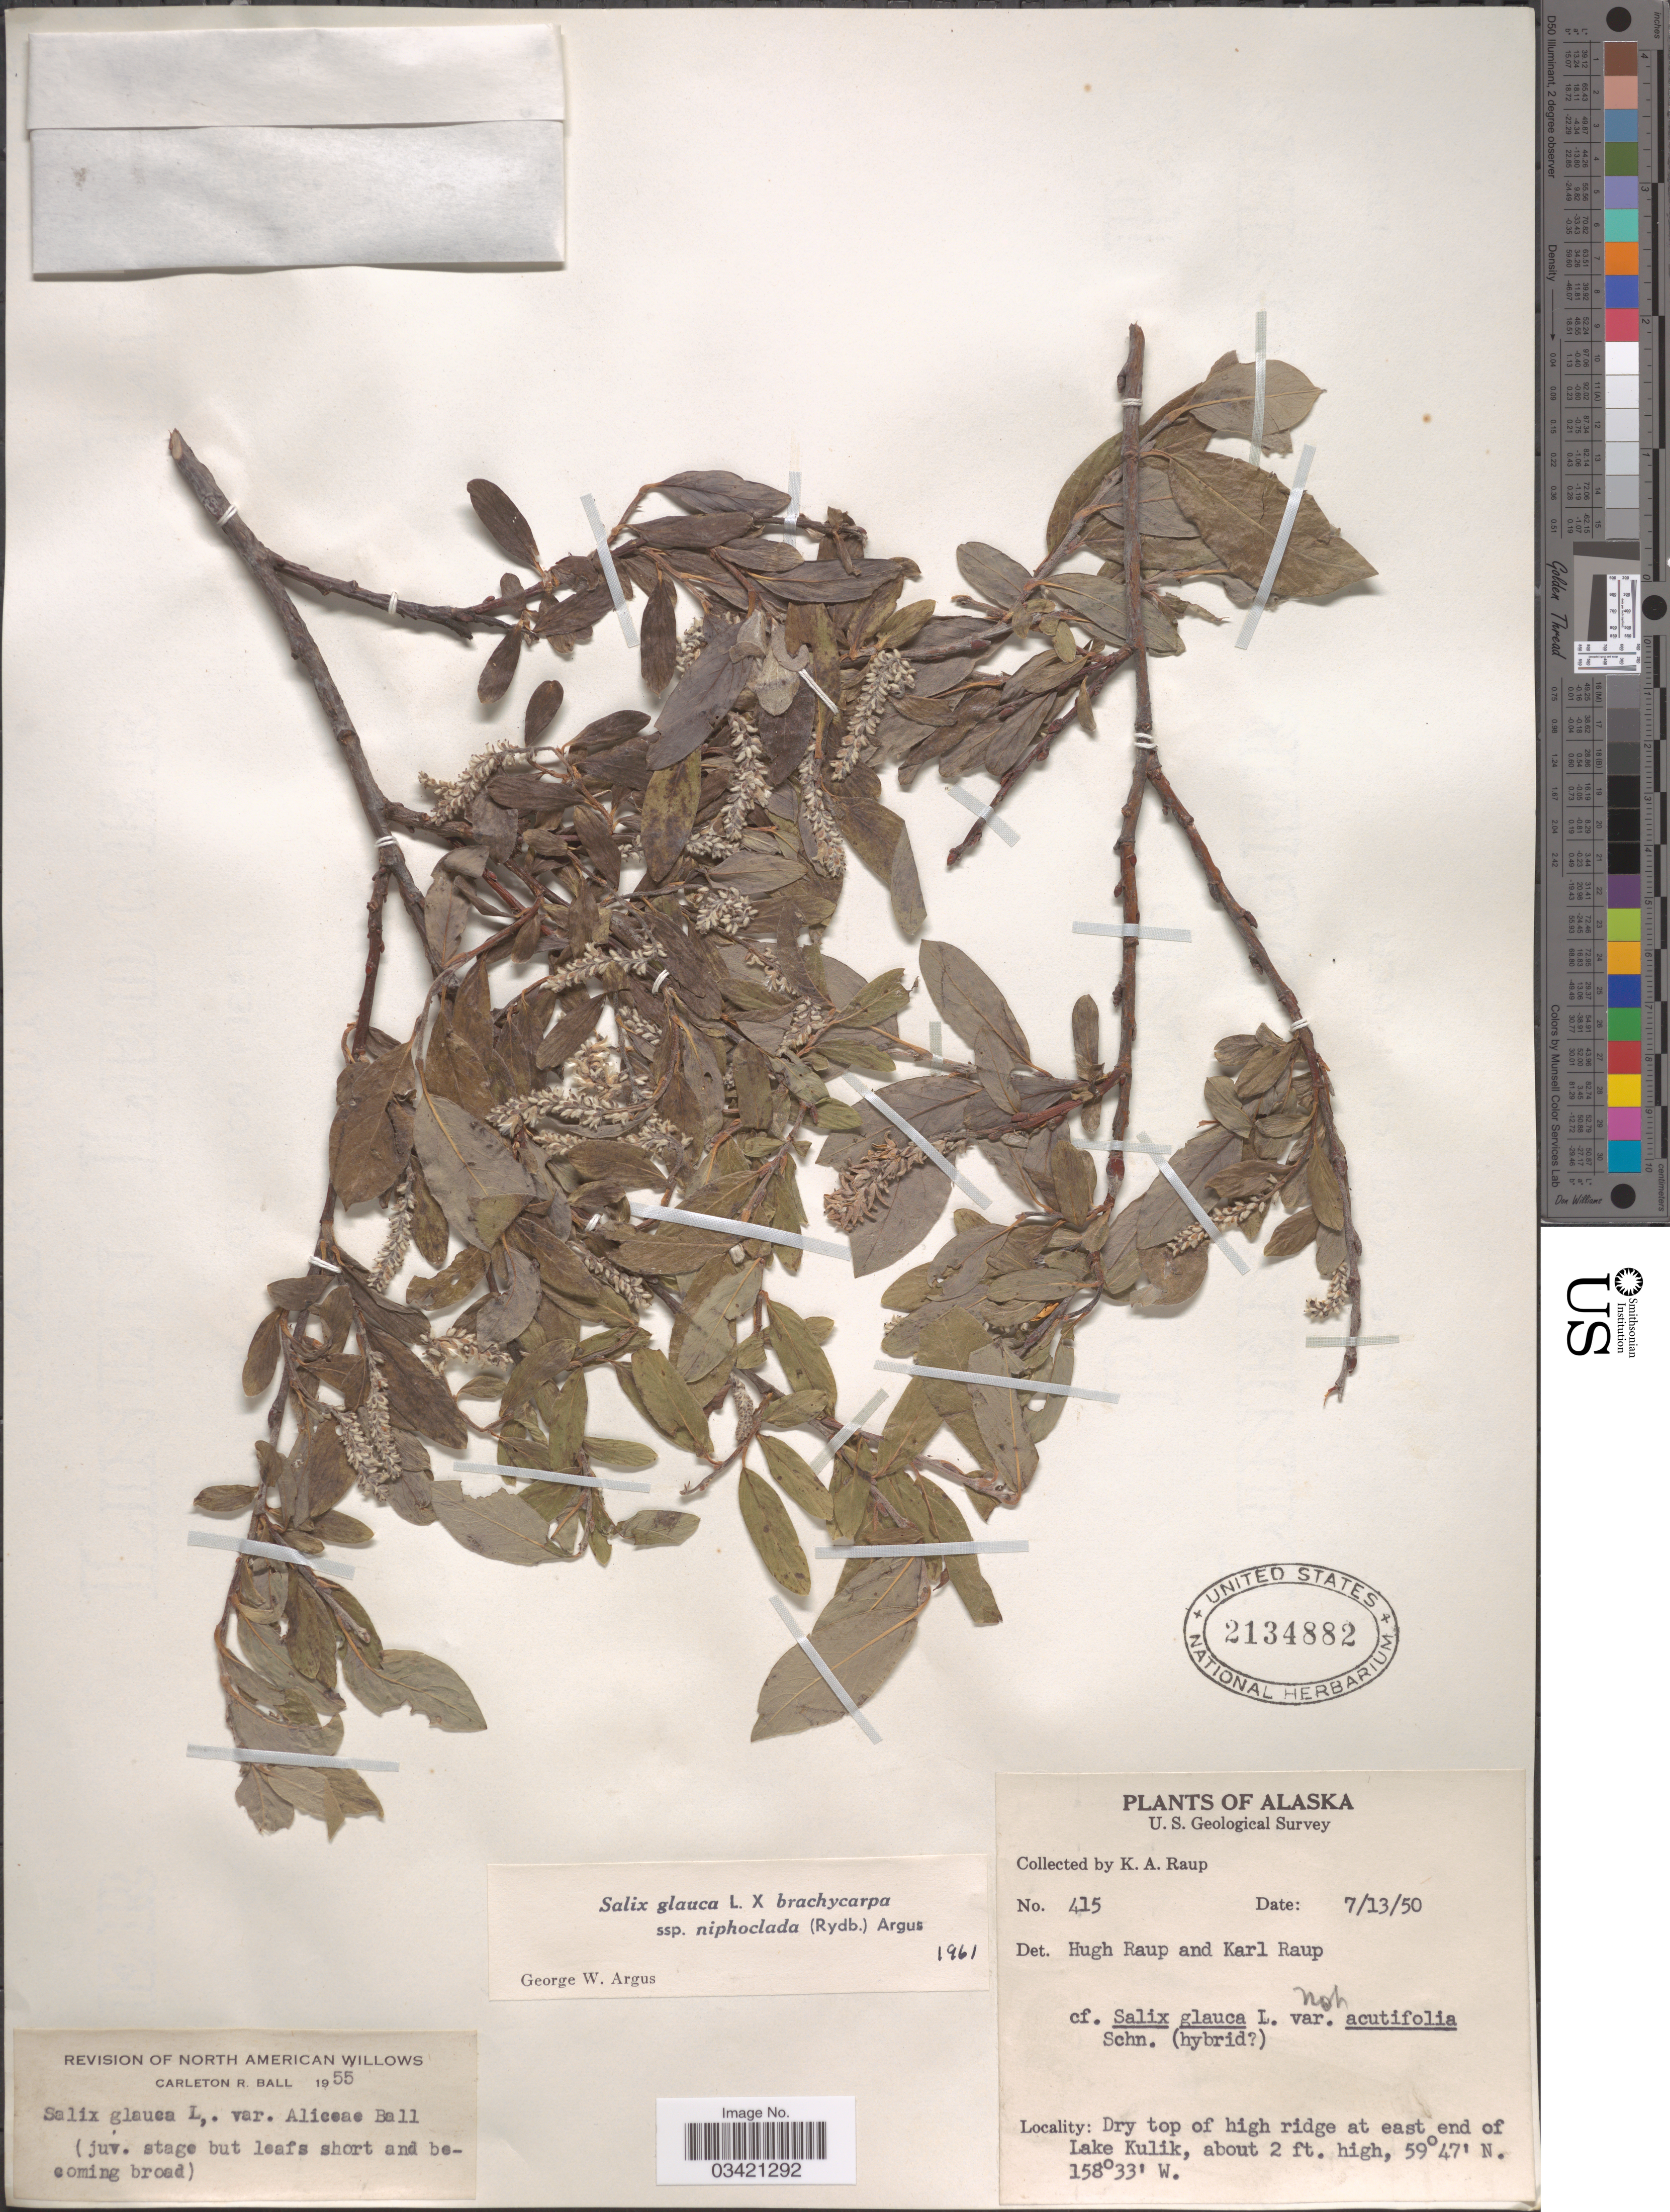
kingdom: Plantae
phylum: Tracheophyta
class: Magnoliopsida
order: Malpighiales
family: Salicaceae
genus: Salix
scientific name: Salix glauca x S. brachycarpa subsp. niphoclada (Rydb.) Argus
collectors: K. Raup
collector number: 415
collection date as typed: Transcribed d/m/y: 13/7/50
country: United States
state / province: Alaska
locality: Dry top of high ridge at east end of Lake Kulik.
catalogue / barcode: US 2134882